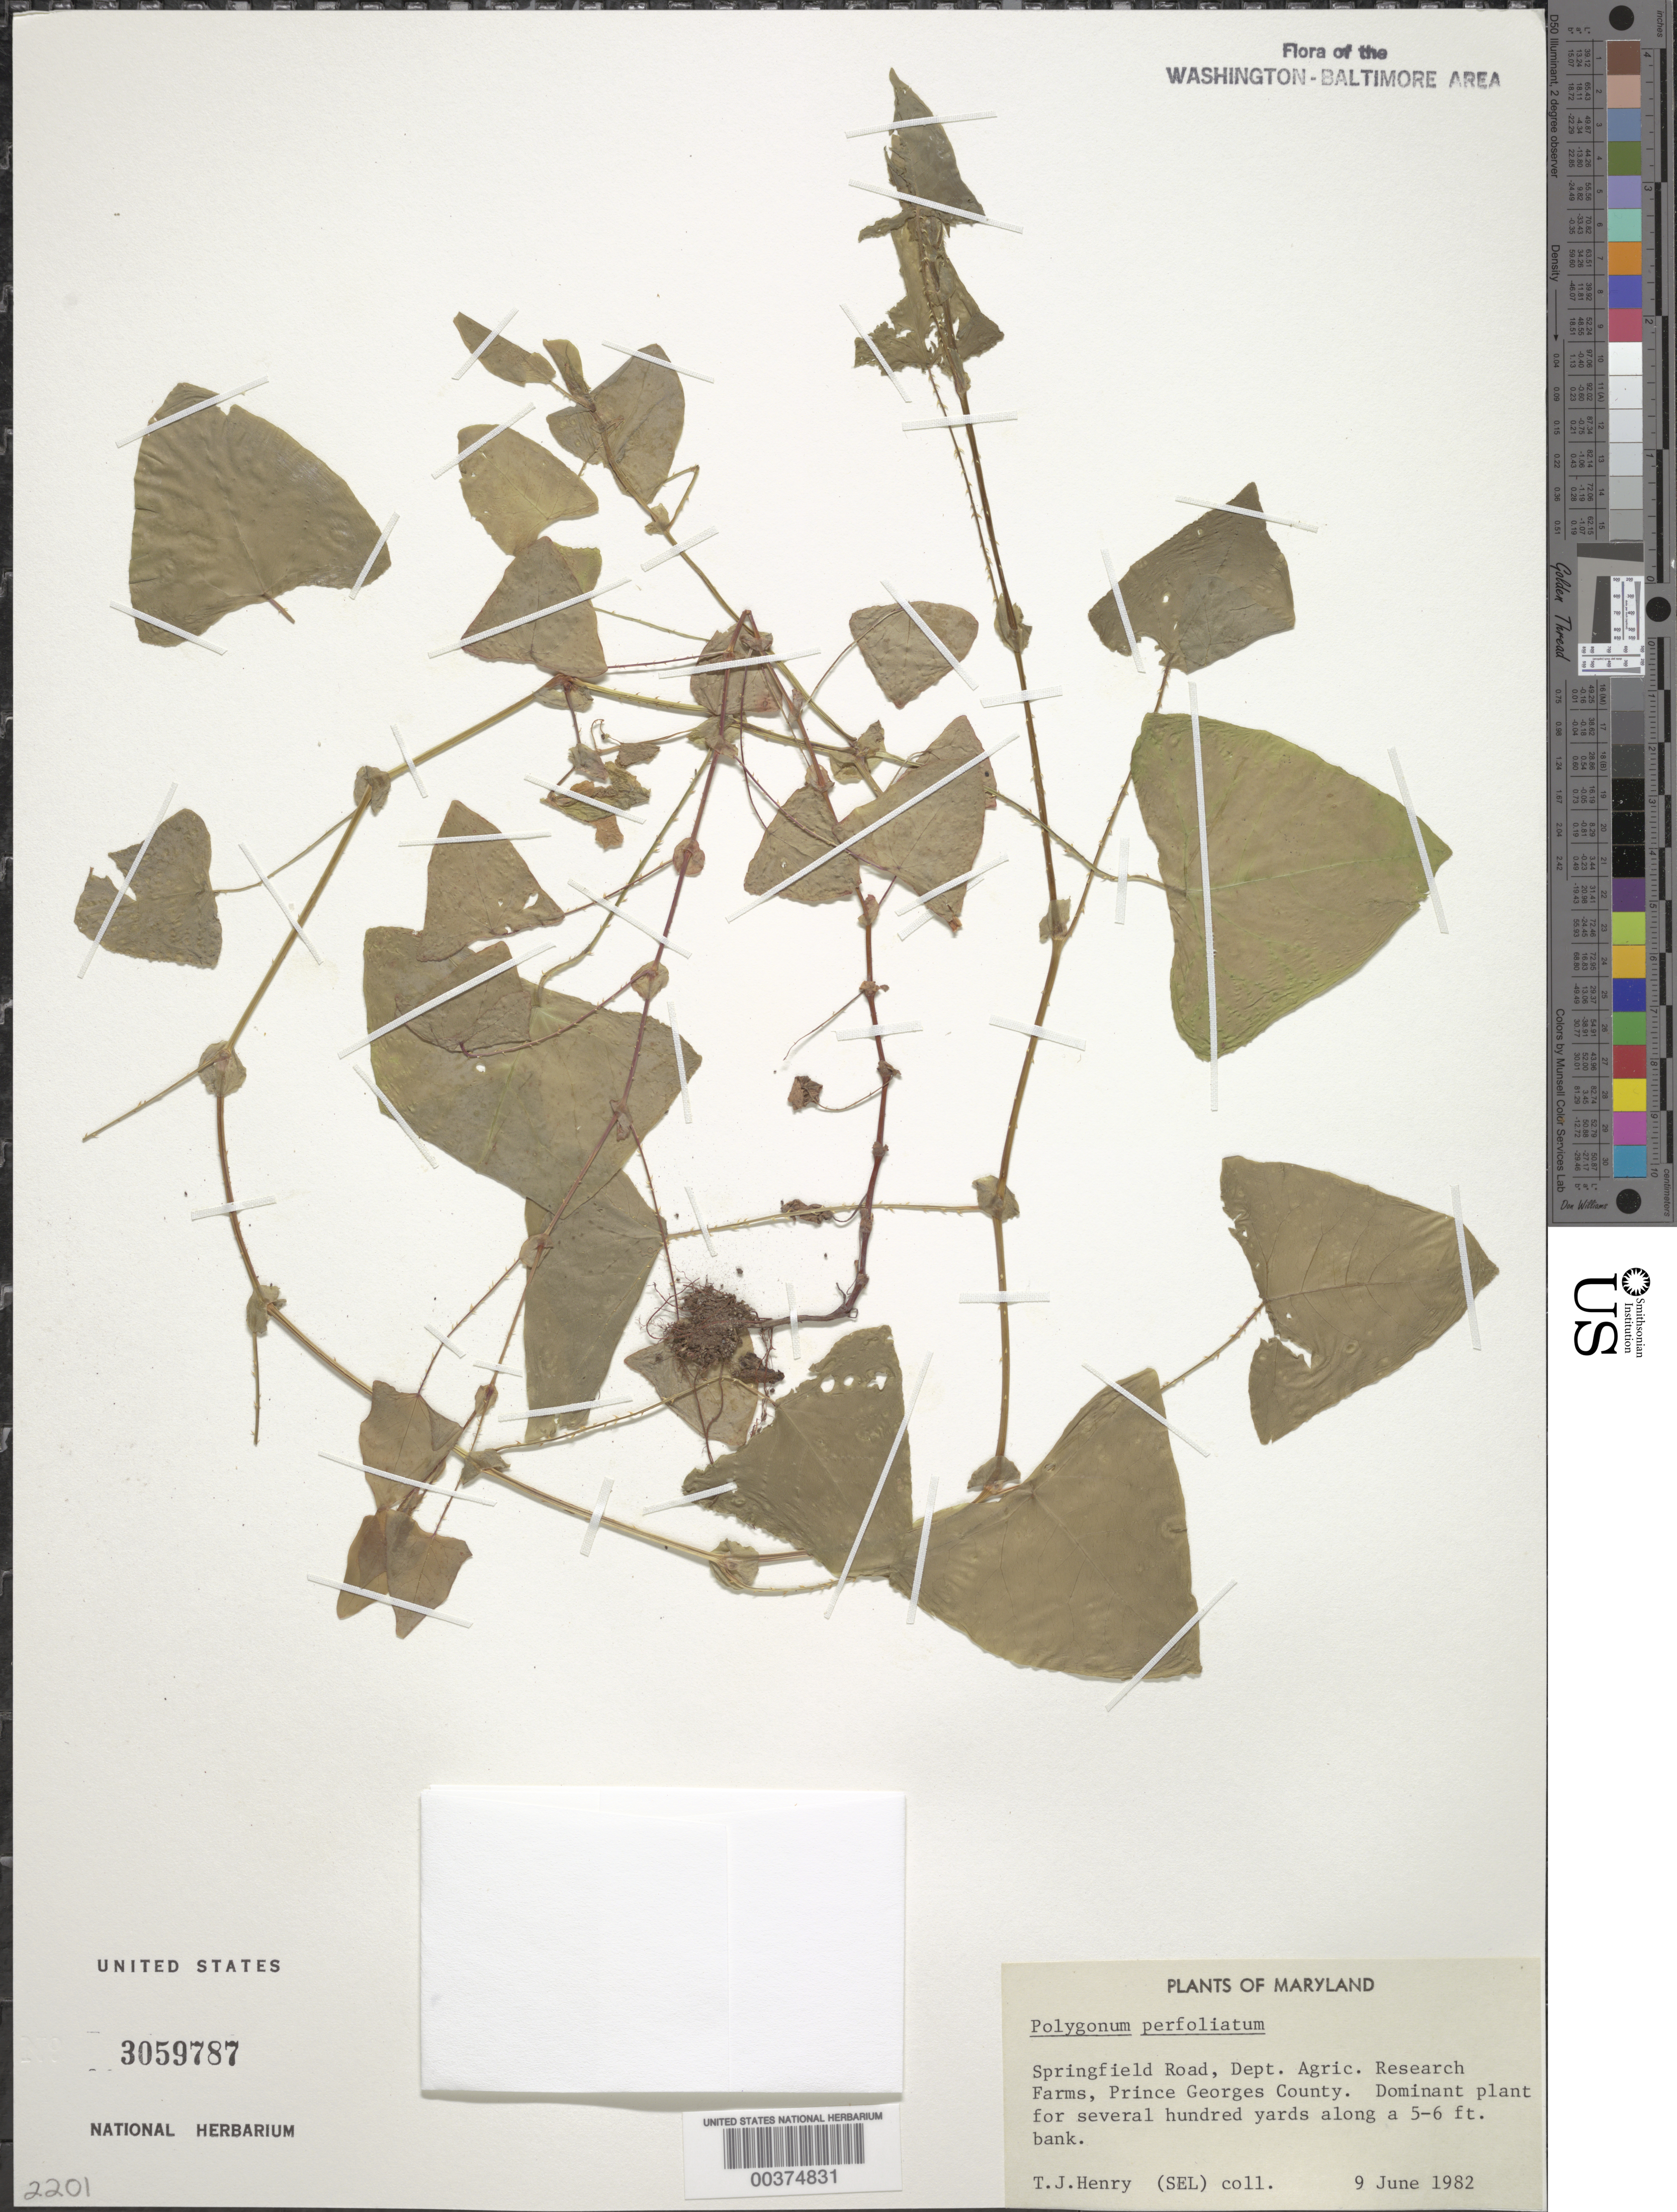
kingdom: Plantae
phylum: Tracheophyta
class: Magnoliopsida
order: Caryophyllales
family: Polygonaceae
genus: Persicaria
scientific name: Persicaria perfoliata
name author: (L.) H. Gross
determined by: Atha, D. E.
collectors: T. Henry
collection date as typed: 09 Jun 1982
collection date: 1982-06-09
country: United States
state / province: Maryland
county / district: Prince George's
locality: Dept. Agriculture Research Farms, Springfield road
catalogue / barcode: US 3059787